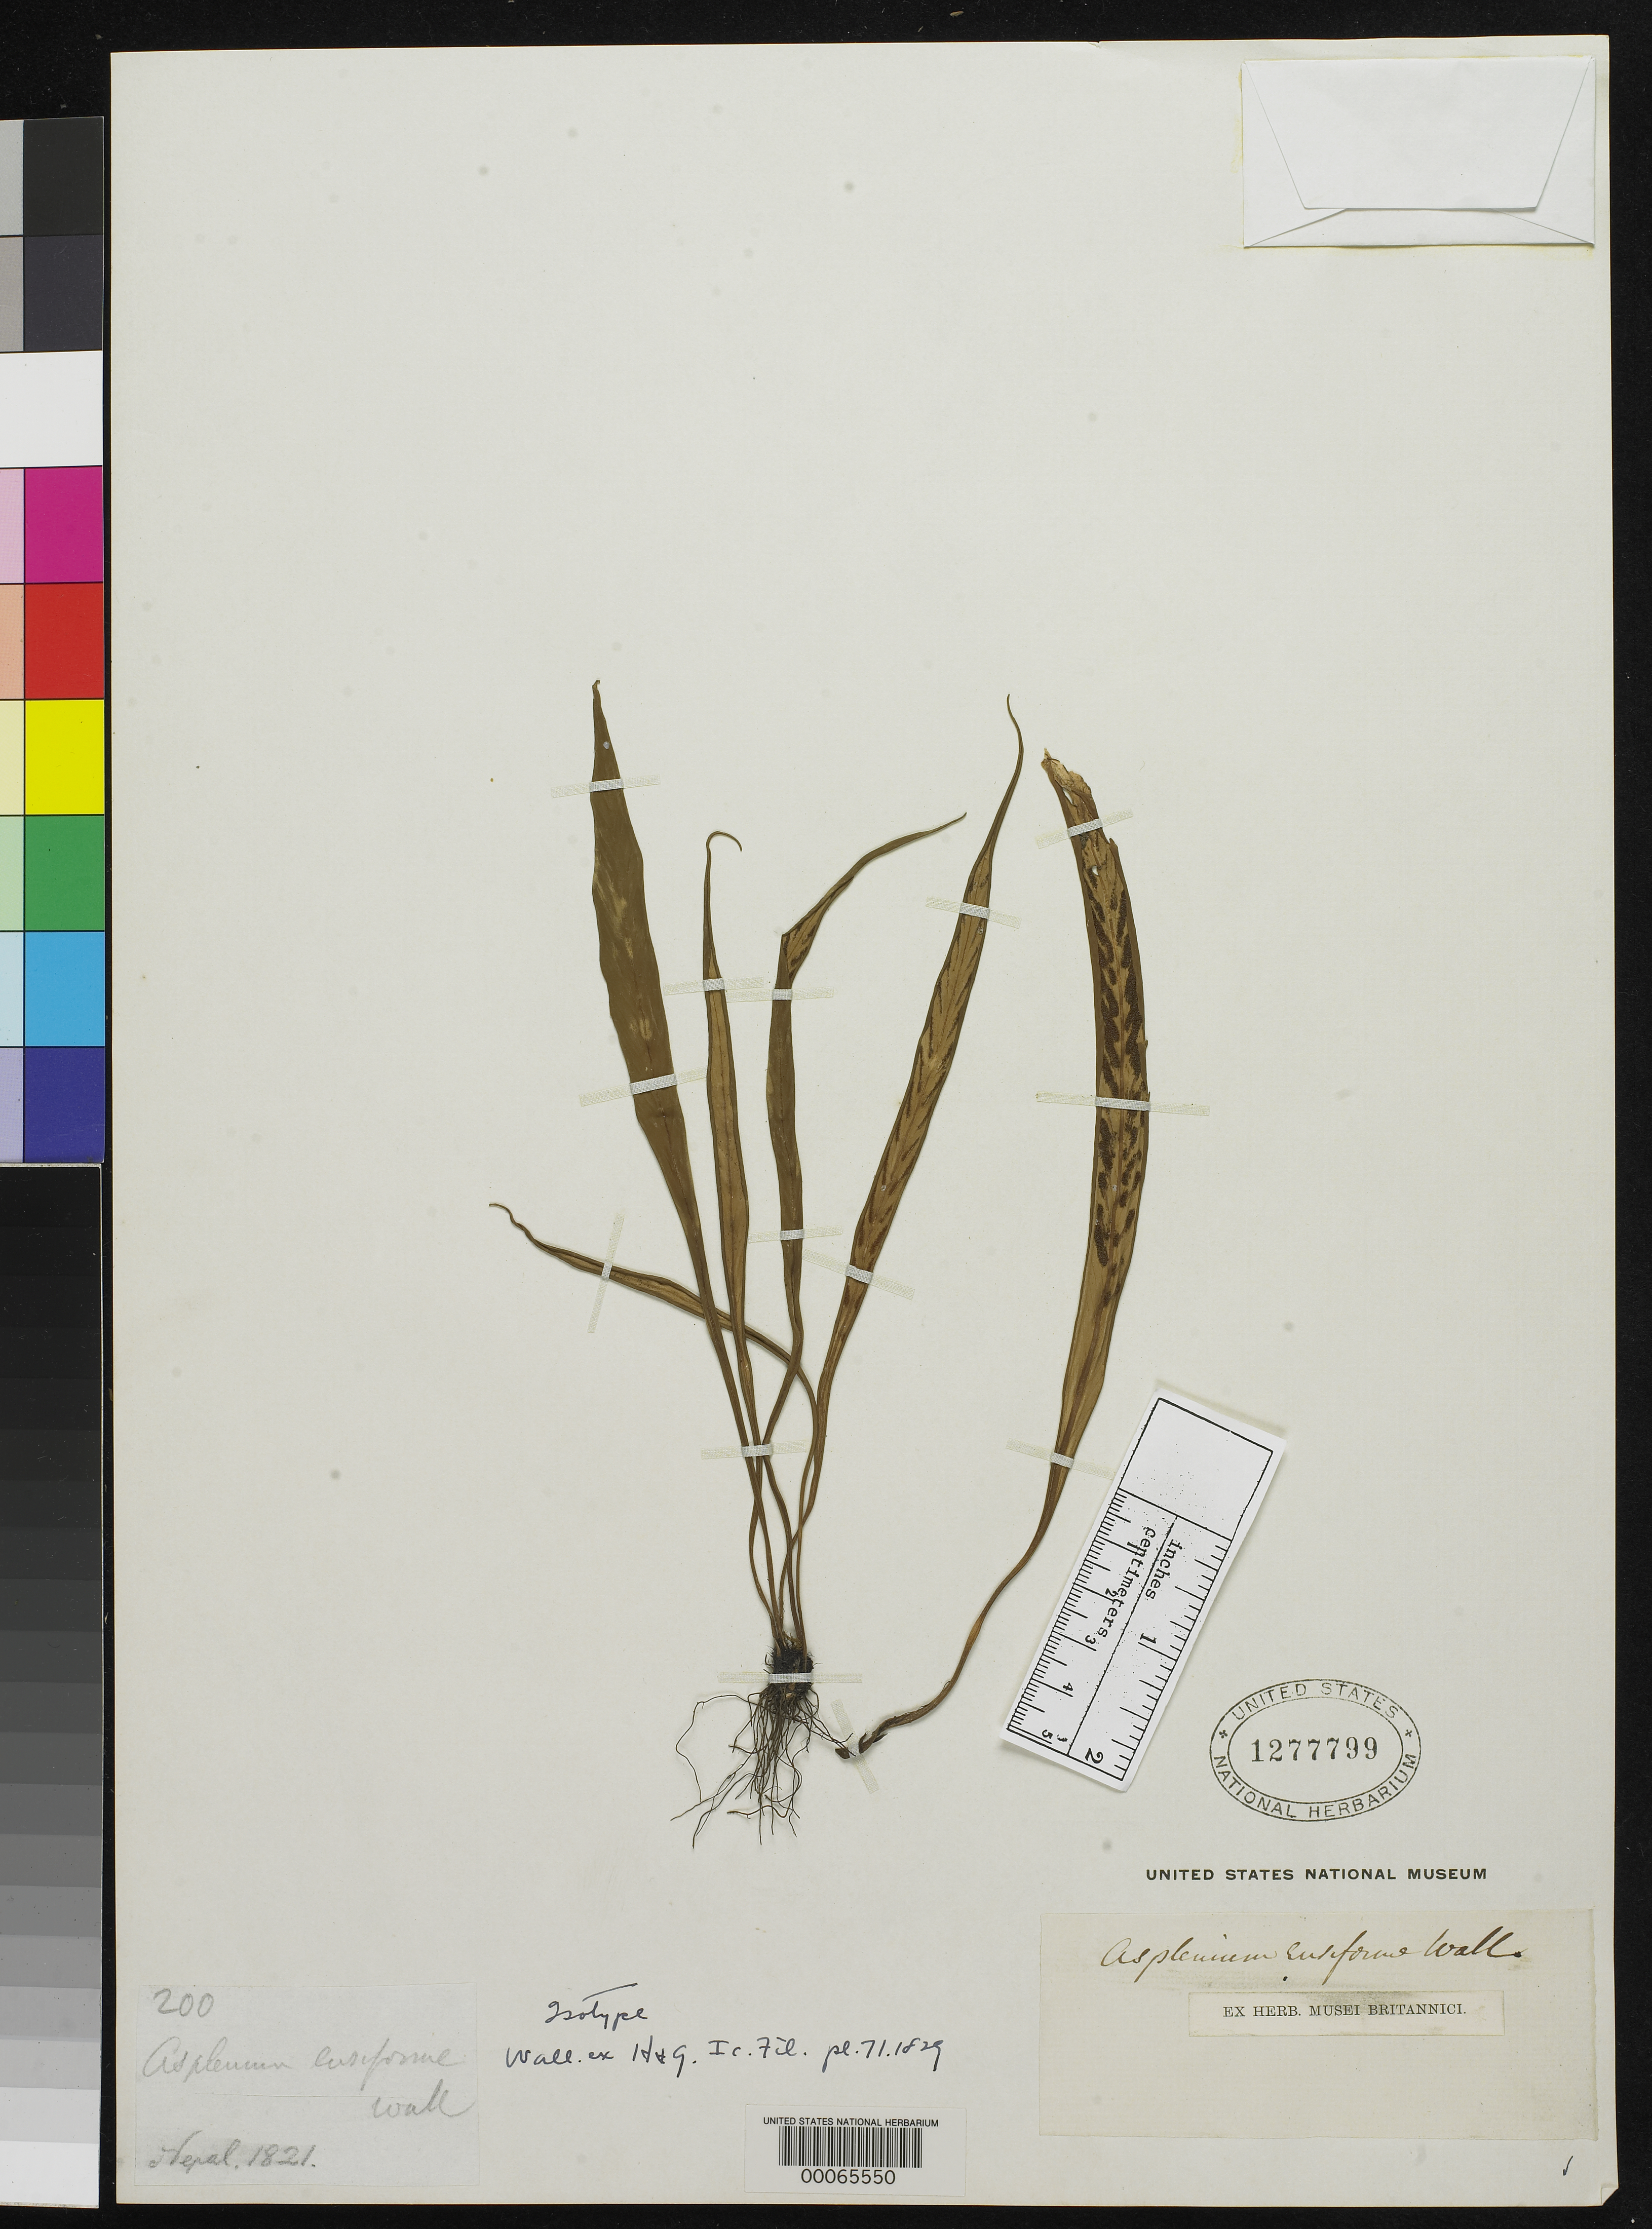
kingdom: Plantae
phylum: Tracheophyta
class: Polypodiopsida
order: Polypodiales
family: Aspleniaceae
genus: Asplenium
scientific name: Asplenium ensiforme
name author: Wall. ex Hook. & Grev.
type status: Type Collection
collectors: N. Wallich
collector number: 200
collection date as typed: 1821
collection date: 1821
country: Nepal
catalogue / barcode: US 1277799